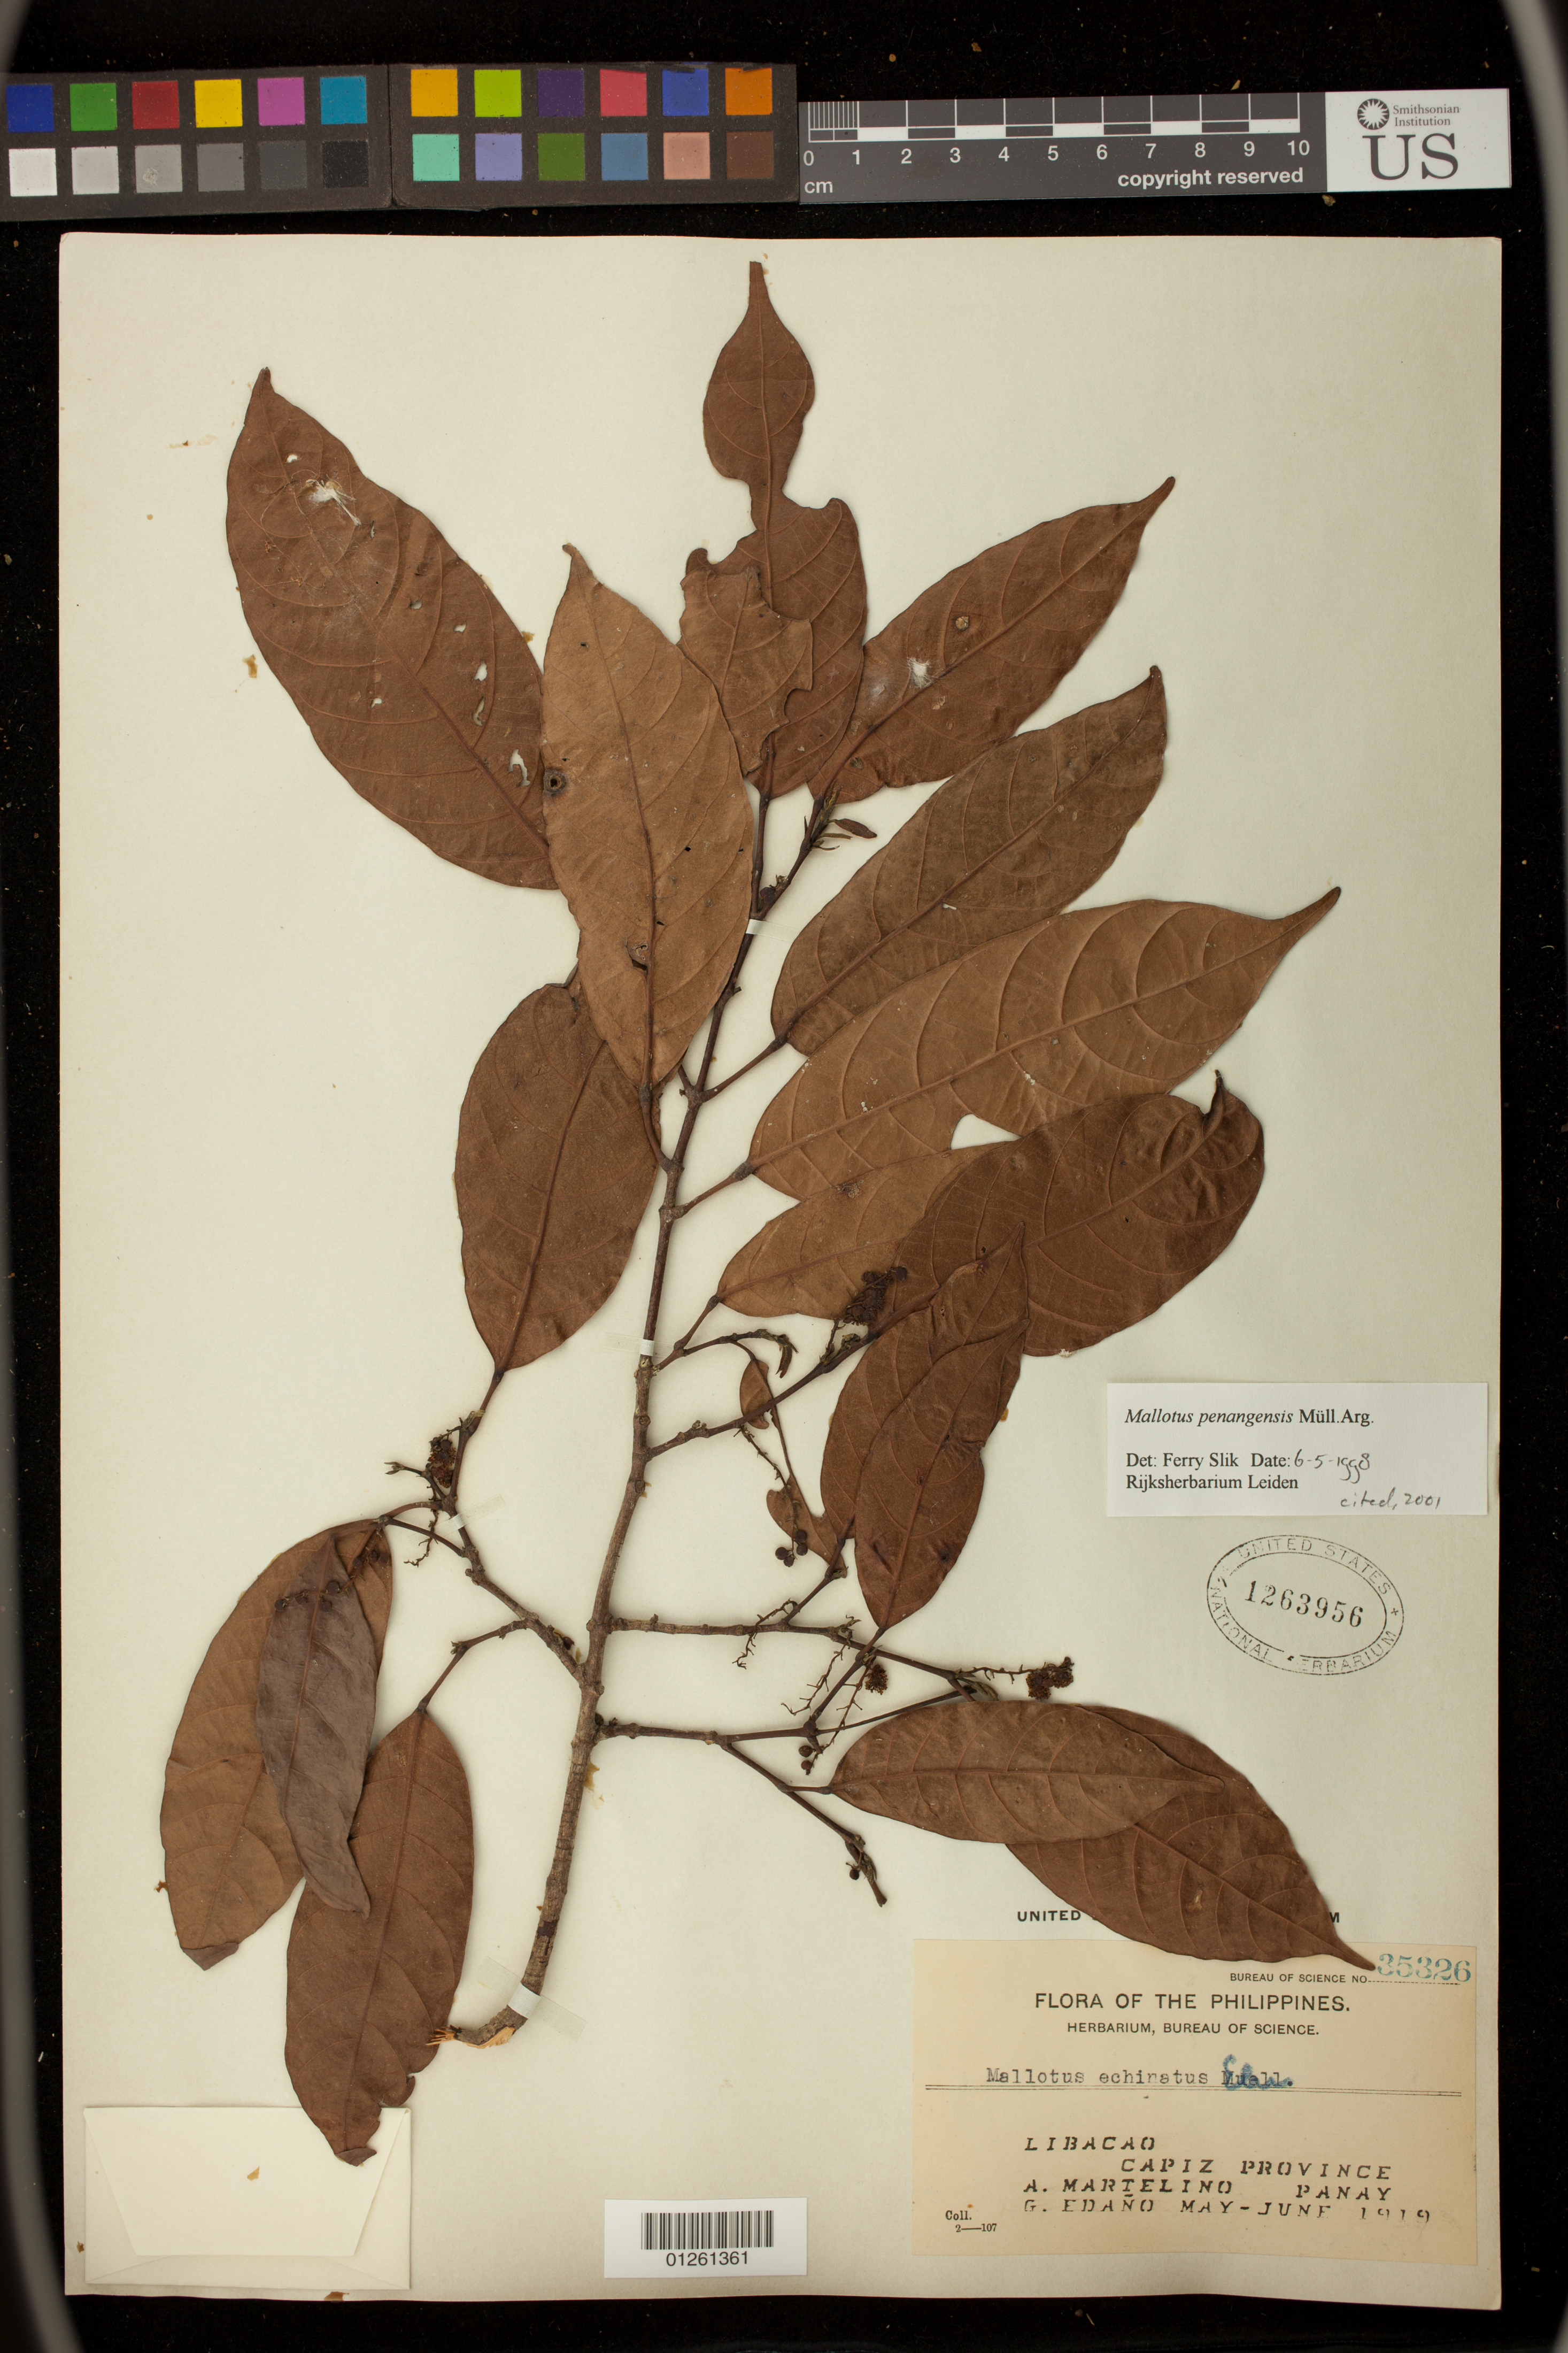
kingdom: Plantae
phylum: Tracheophyta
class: Magnoliopsida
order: Malpighiales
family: Euphorbiaceae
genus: Hancea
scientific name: Hancea penangensis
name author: (Müll. Arg.) S.E.C. Sierra et al.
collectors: A. Martelino & G. Edaño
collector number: Bur. Sci. 35326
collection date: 1919-05/1919-06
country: Philippines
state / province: Western Visayas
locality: Libacao, Capiz Province, Panay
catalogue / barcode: US 1263956